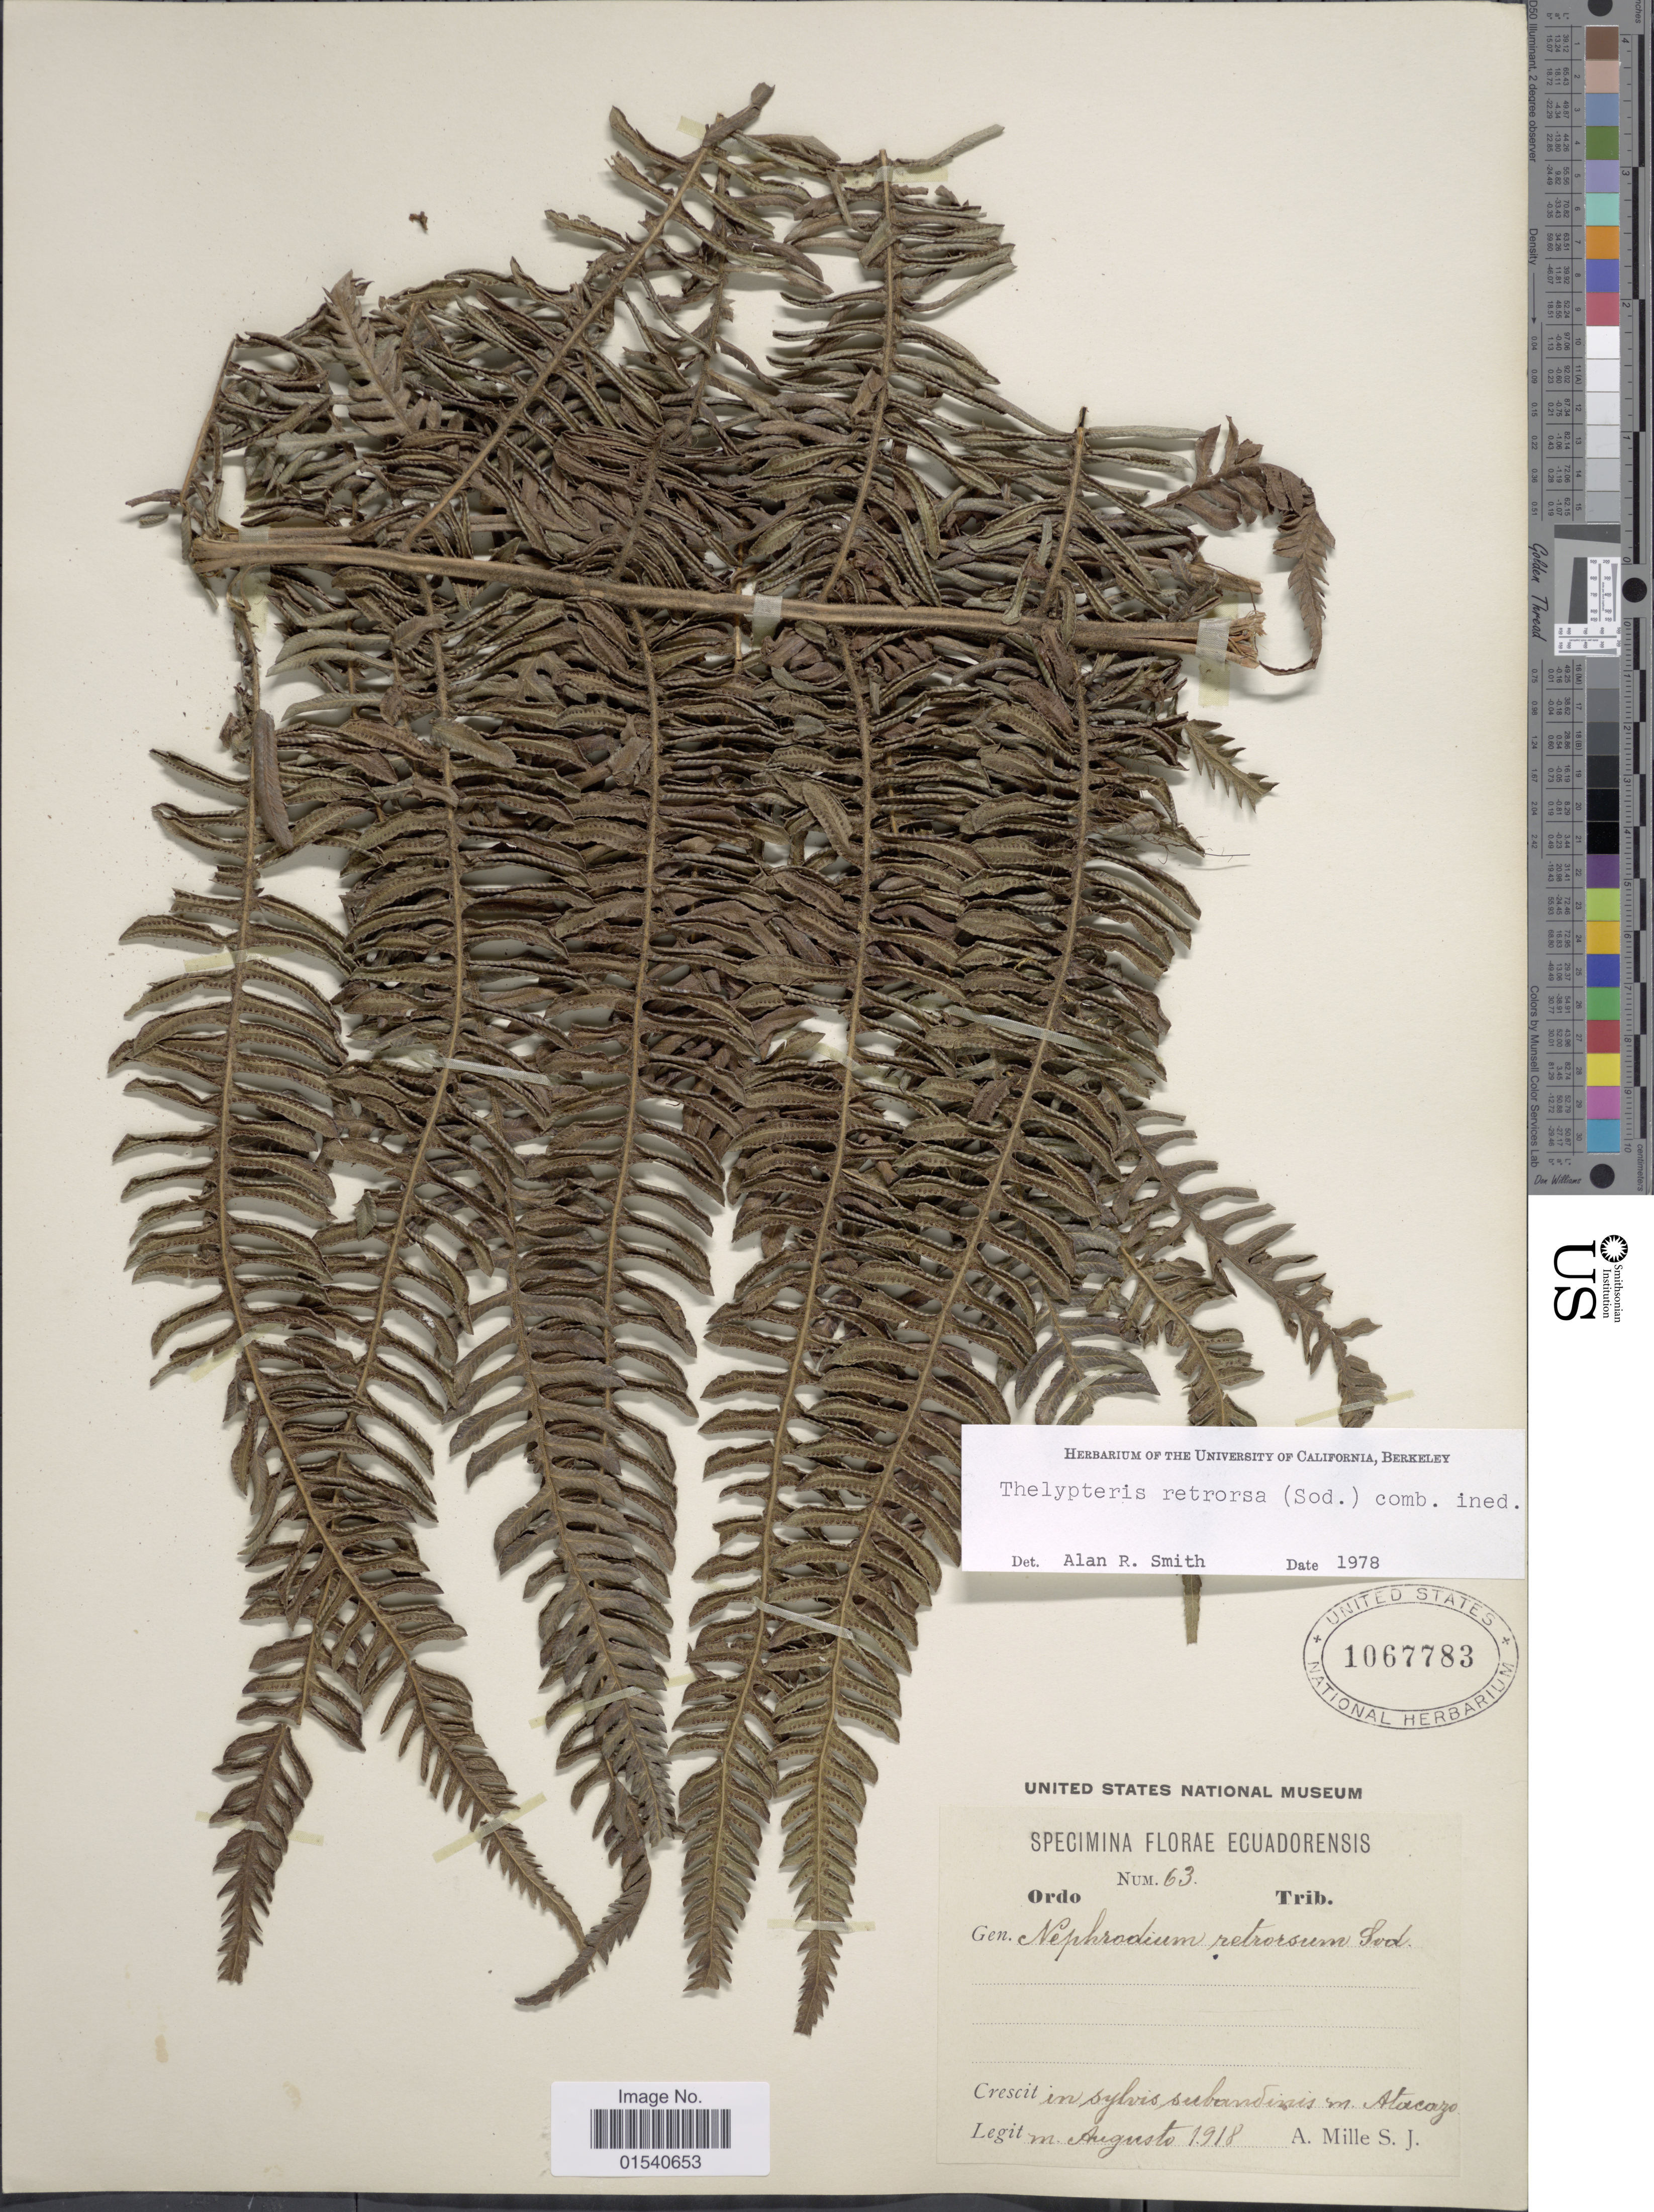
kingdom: Plantae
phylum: Tracheophyta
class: Polypodiopsida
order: Polypodiales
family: Thelypteridaceae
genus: Amauropelta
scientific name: Amauropelta pilosohispida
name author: (Hook.) A.R. Sm.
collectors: A. Mille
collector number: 63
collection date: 1918-08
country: Ecuador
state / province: Pichincha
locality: In sylvis subandinis M. Atacazo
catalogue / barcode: US 1067783